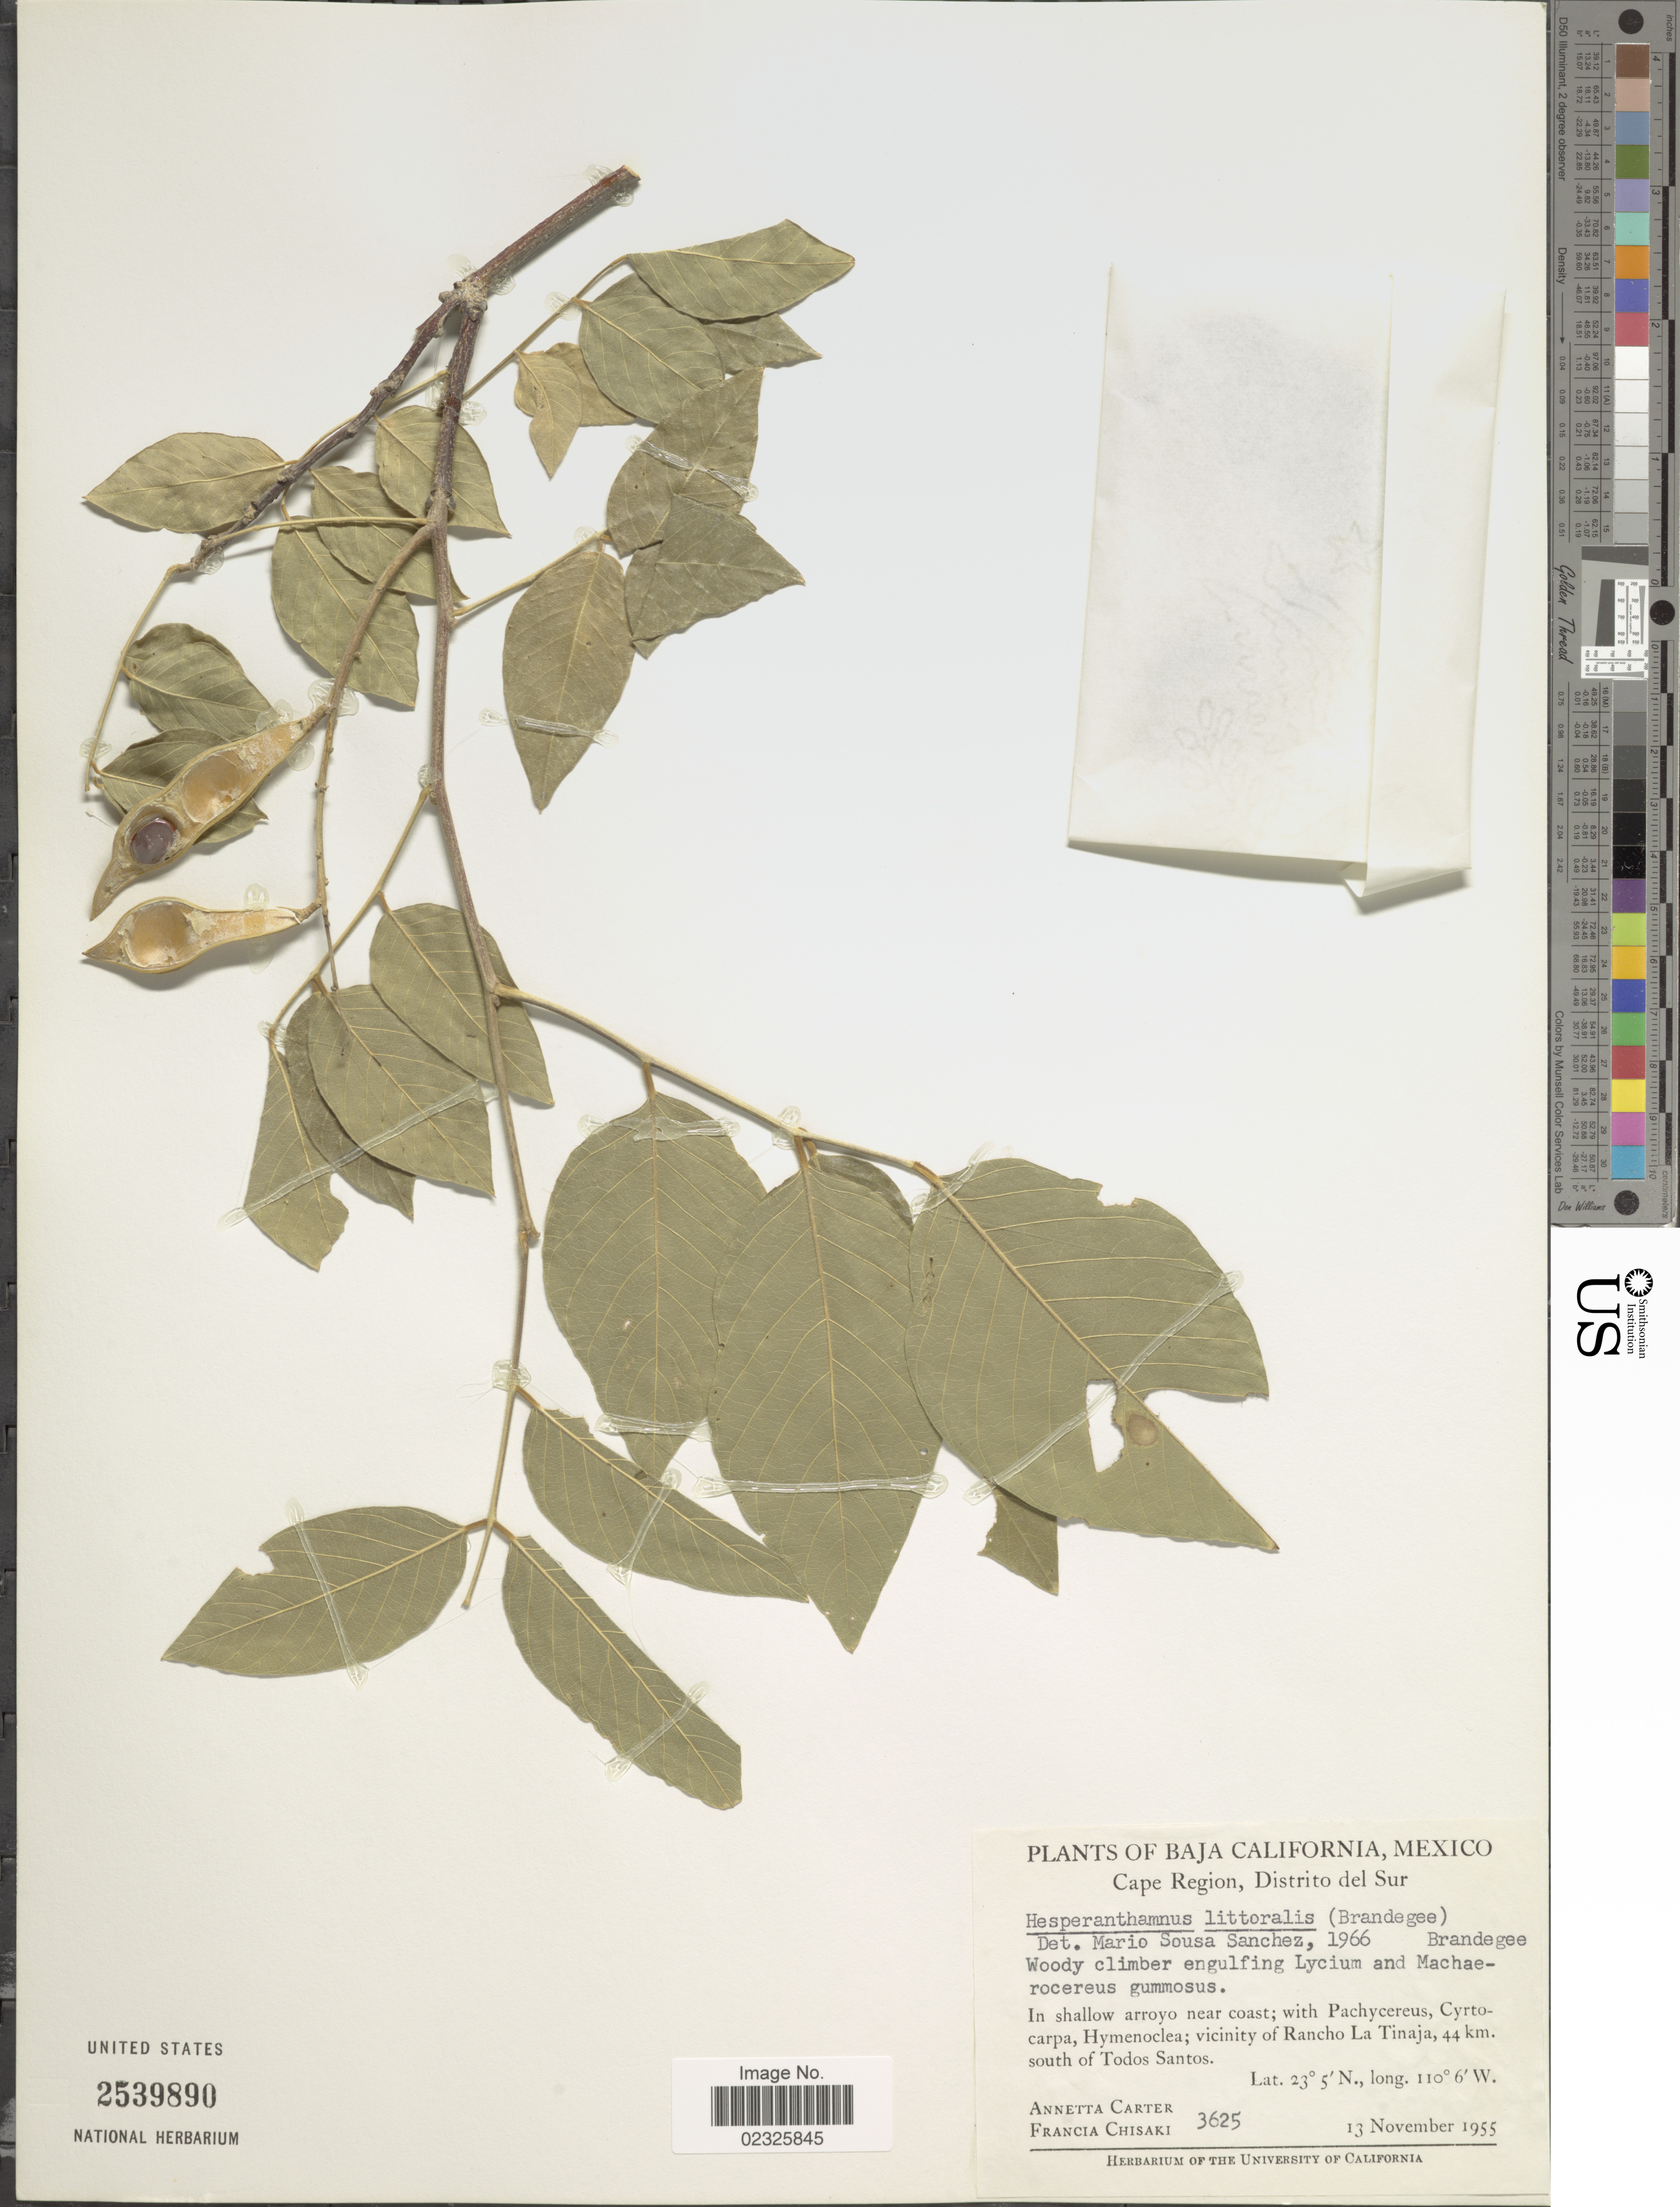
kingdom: Plantae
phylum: Tracheophyta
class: Magnoliopsida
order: Fabales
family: Fabaceae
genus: Hesperothamnus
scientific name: Hesperothamnus littoralis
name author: (Brandegee) Brandegee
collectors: A. Carter & F. Chisaki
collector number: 3625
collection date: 1955-11-13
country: Mexico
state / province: Baja California Sur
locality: Cape Region, Distrito del Sur, in shallow arroyo near coast; vicinity of Rancho La Tinaja, 44 km. south of Todos Santos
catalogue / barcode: US 2539890